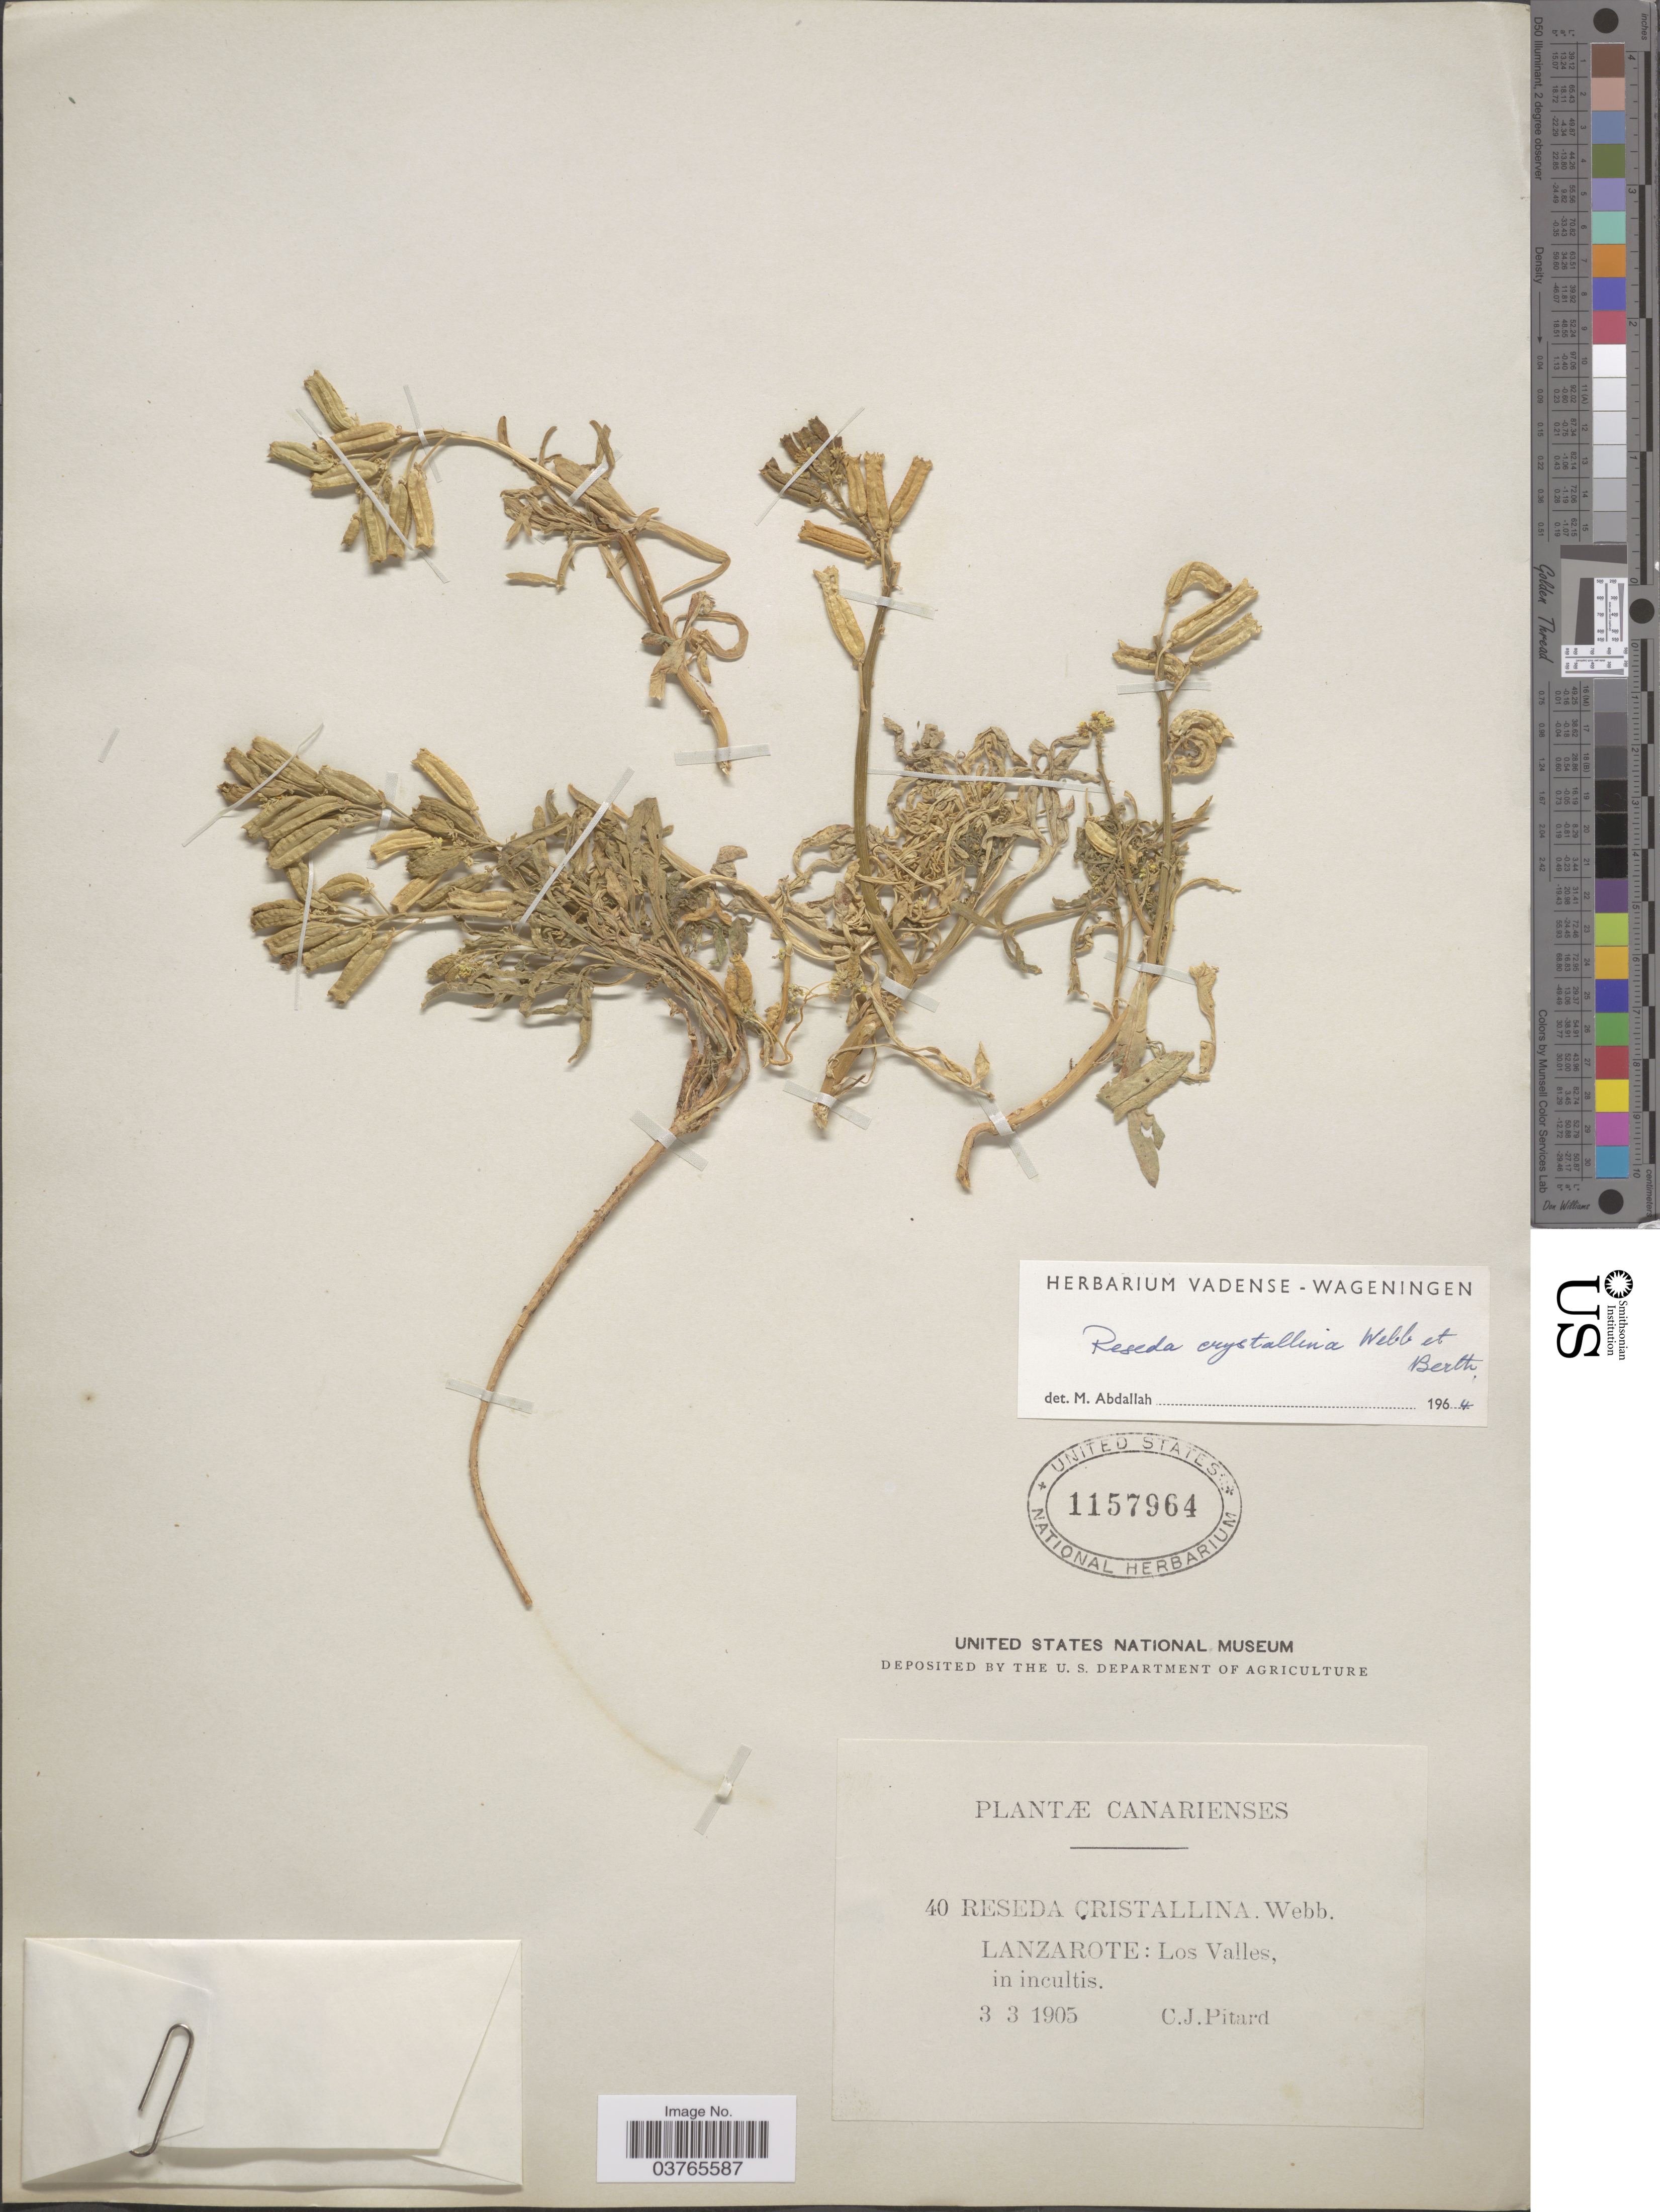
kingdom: Plantae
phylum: Tracheophyta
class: Magnoliopsida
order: Brassicales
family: Resedaceae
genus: Reseda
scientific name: Reseda crystallina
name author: Webb & Berthel.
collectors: C. Pitard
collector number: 40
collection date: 1905-03-03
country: Spain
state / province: Canarias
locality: Lanzerote: Los Valles, in incultis.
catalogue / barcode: US 1157964